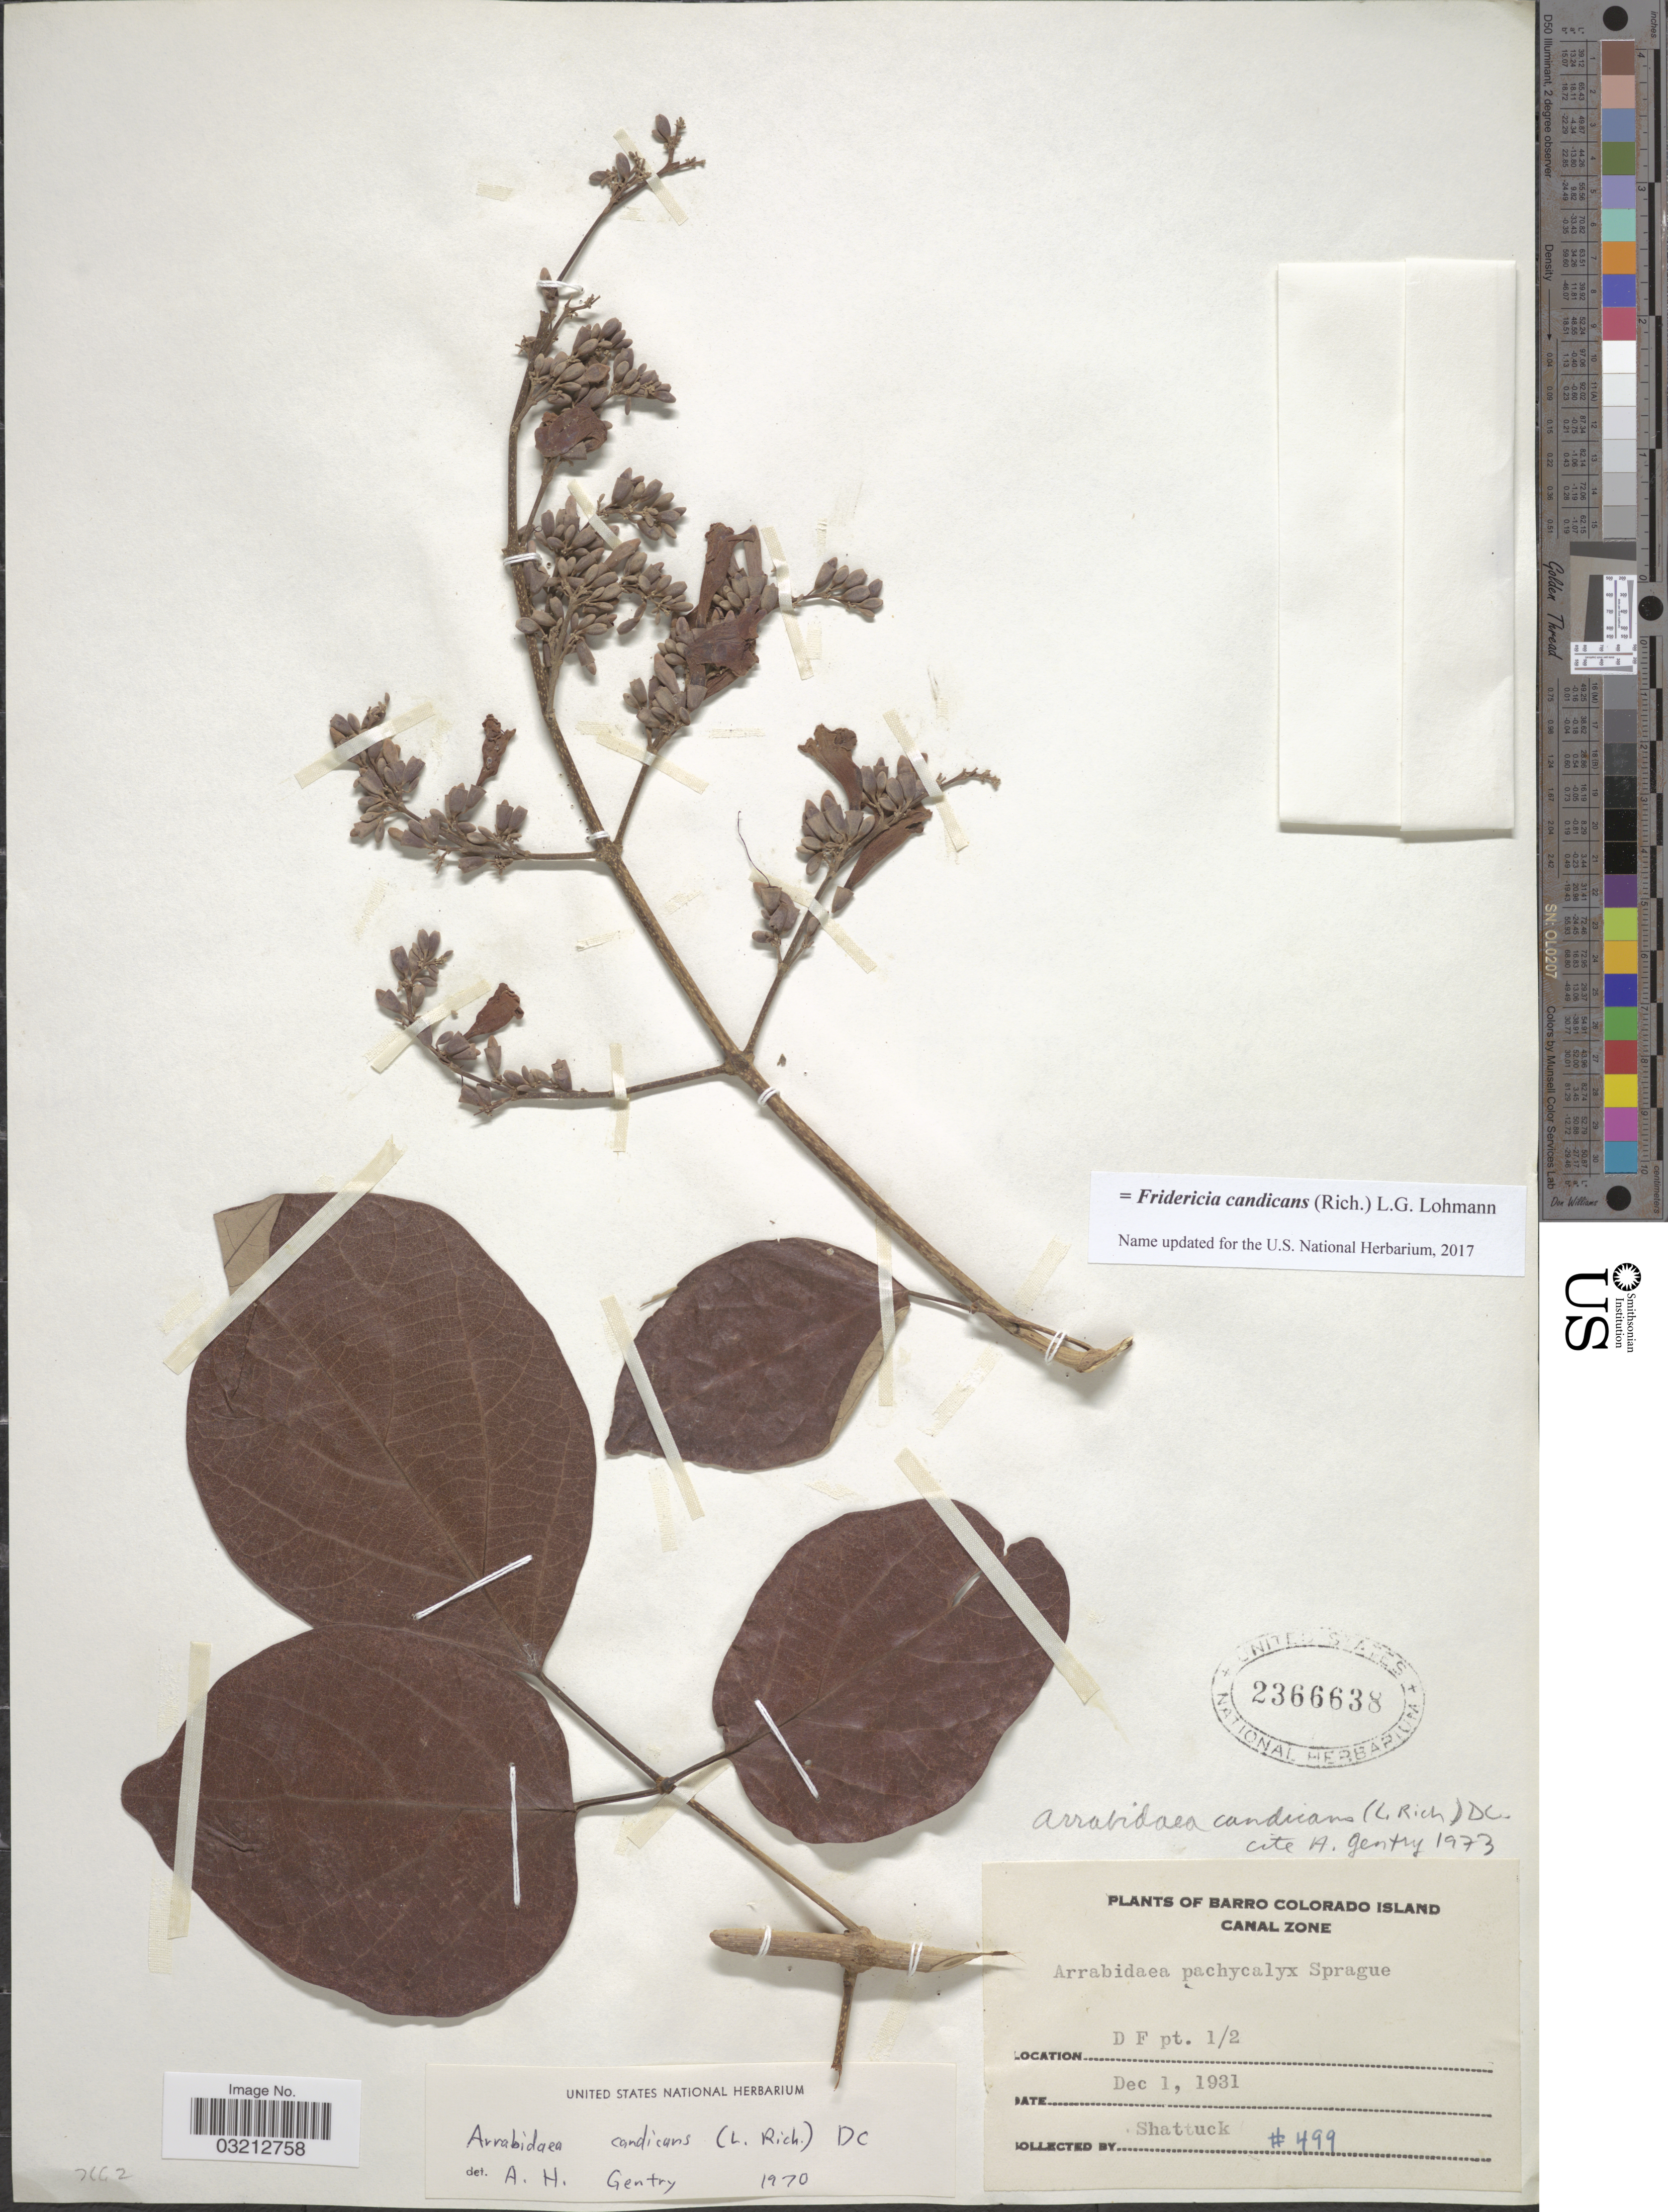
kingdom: Plantae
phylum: Tracheophyta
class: Magnoliopsida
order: Lamiales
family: Bignoniaceae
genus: Fridericia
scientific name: Fridericia candicans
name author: (Rich.) L.G. Lohmann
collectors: Shattuck, --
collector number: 499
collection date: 1931-12-01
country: Panama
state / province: Panamá Oeste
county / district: Canal Zone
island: Barro Colorado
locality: Barro Colorado Island. Canal Zone. DF pt. 1/2.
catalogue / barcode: US 2366638